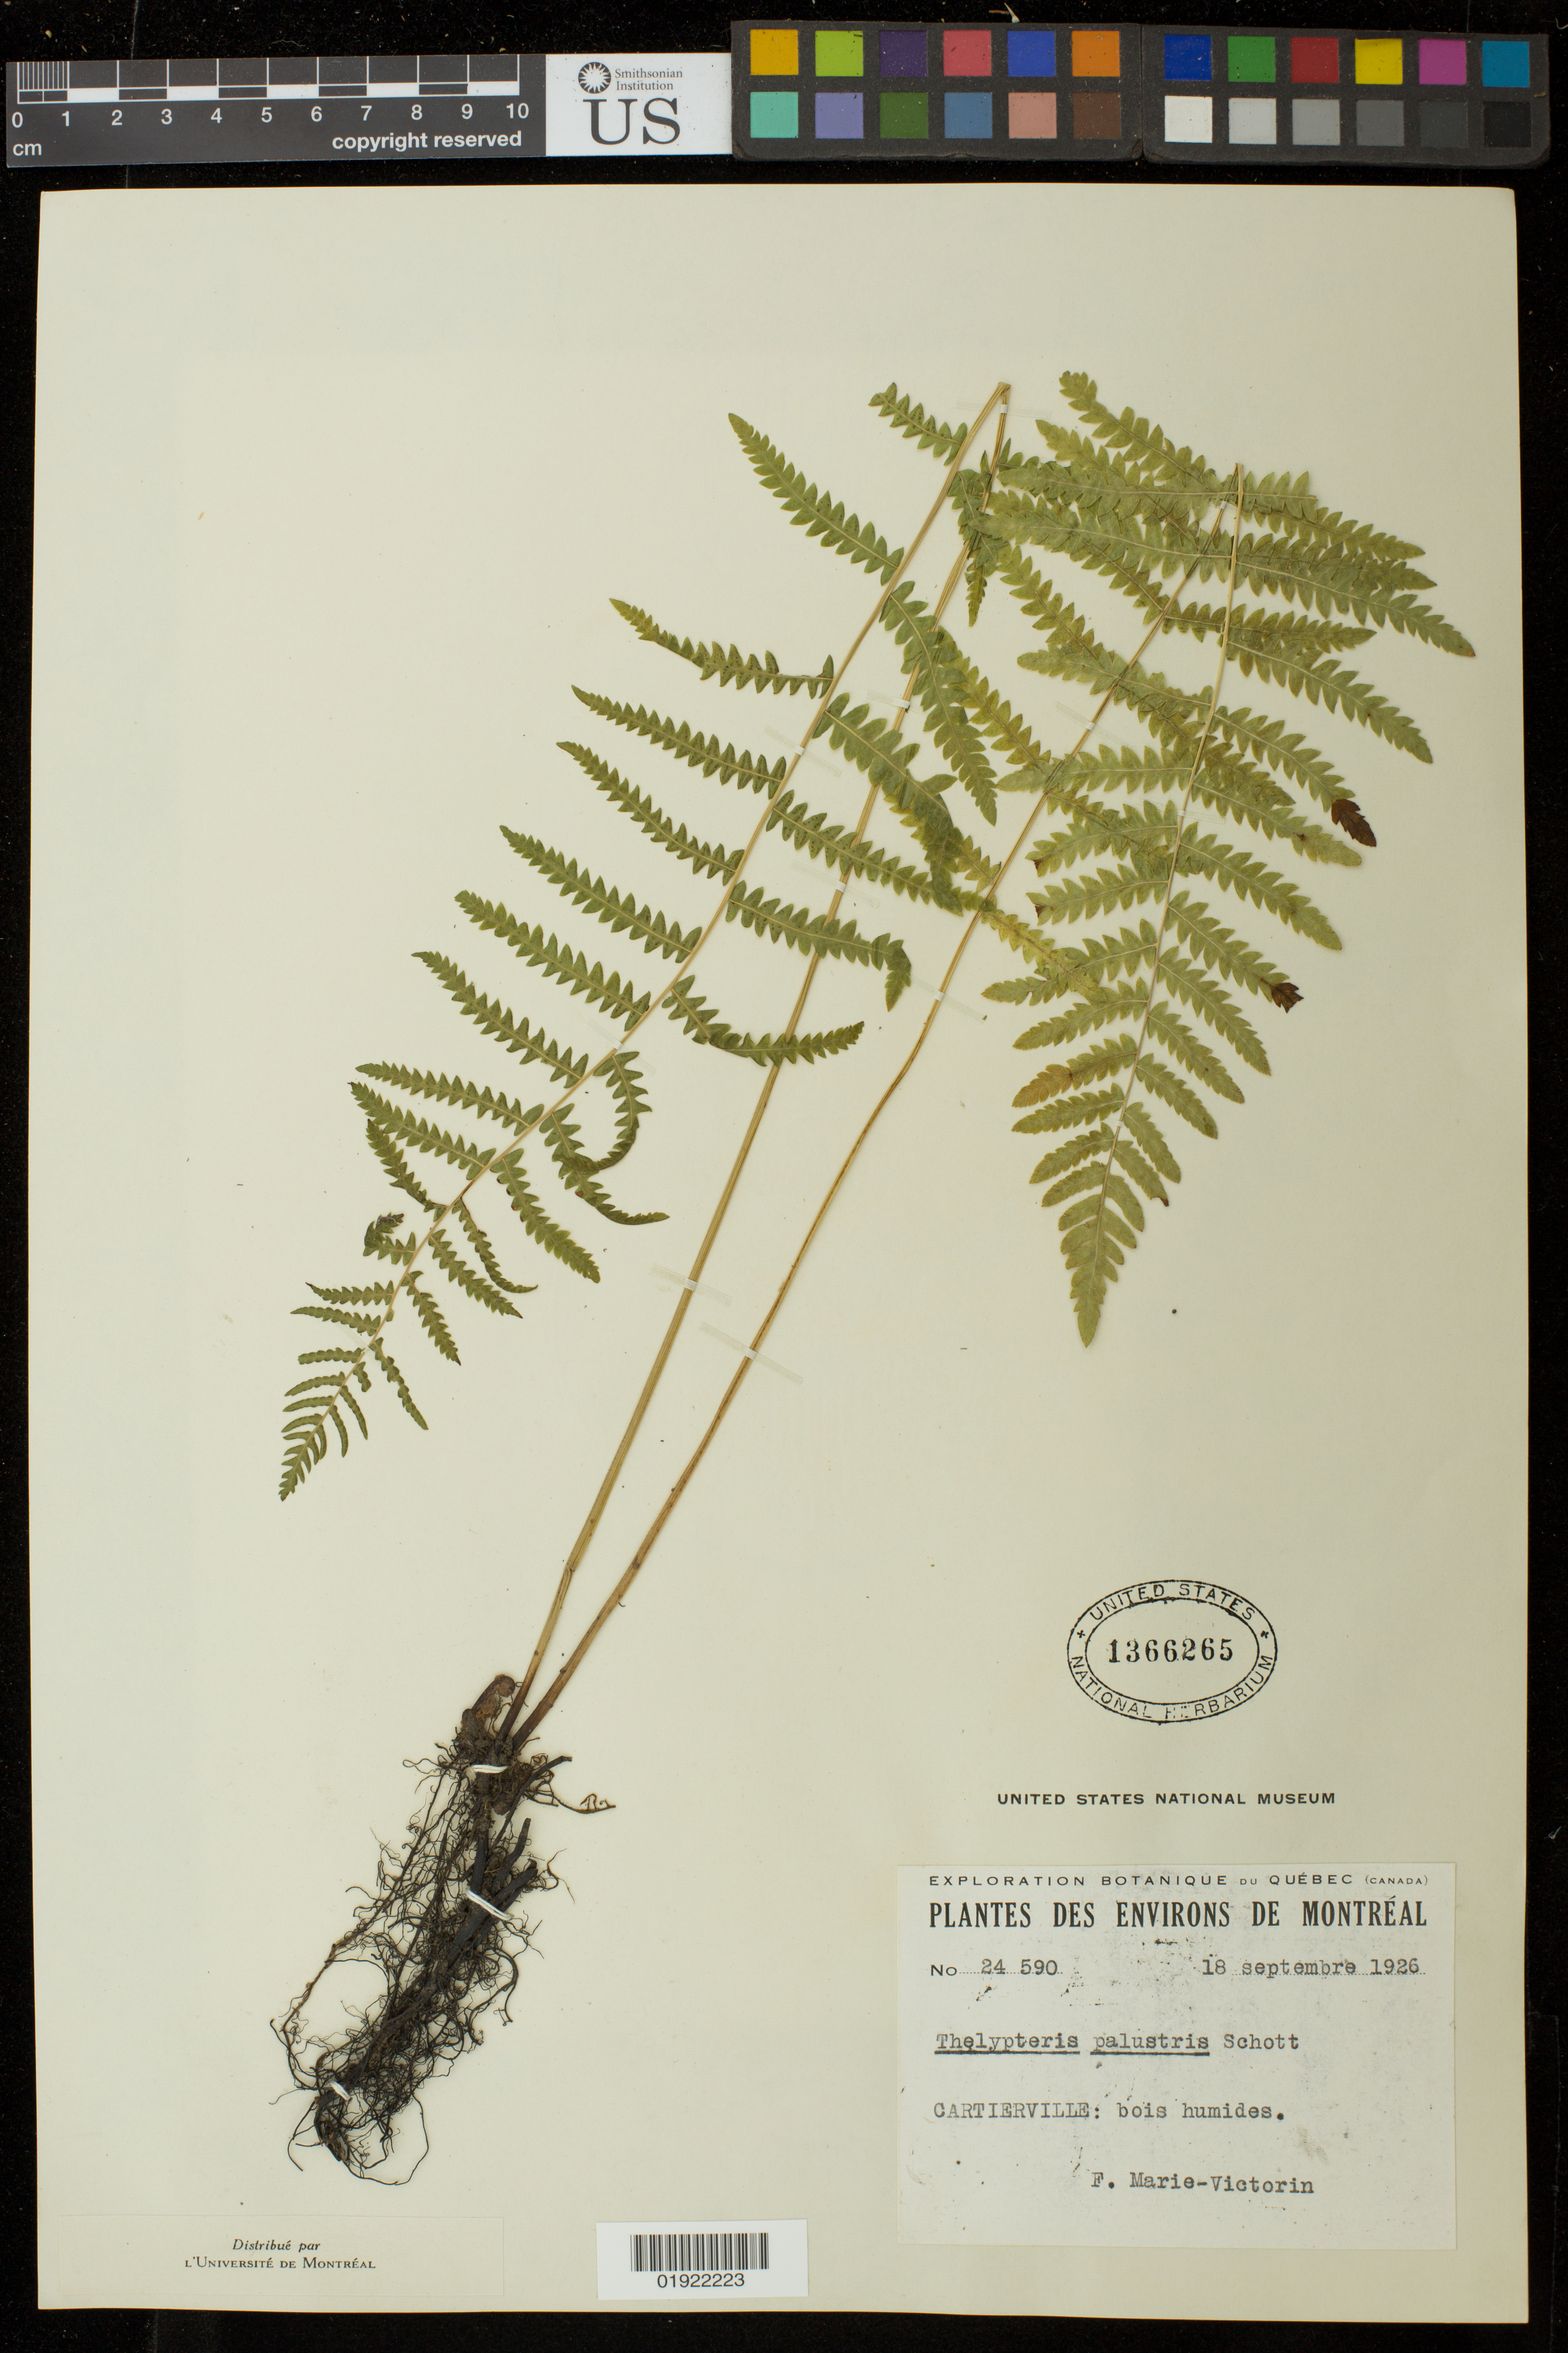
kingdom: Plantae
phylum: Tracheophyta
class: Polypodiopsida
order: Polypodiales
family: Thelypteridaceae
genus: Thelypteris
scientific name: Thelypteris palustris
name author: (Salisb.) Schott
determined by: Schott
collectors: F. Marie-Victorin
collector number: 24 590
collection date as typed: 18 septembre 1926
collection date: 1926-09-18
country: Canada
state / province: Quebec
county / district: Montreal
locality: Cartierville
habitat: bois humides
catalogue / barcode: US 1366265